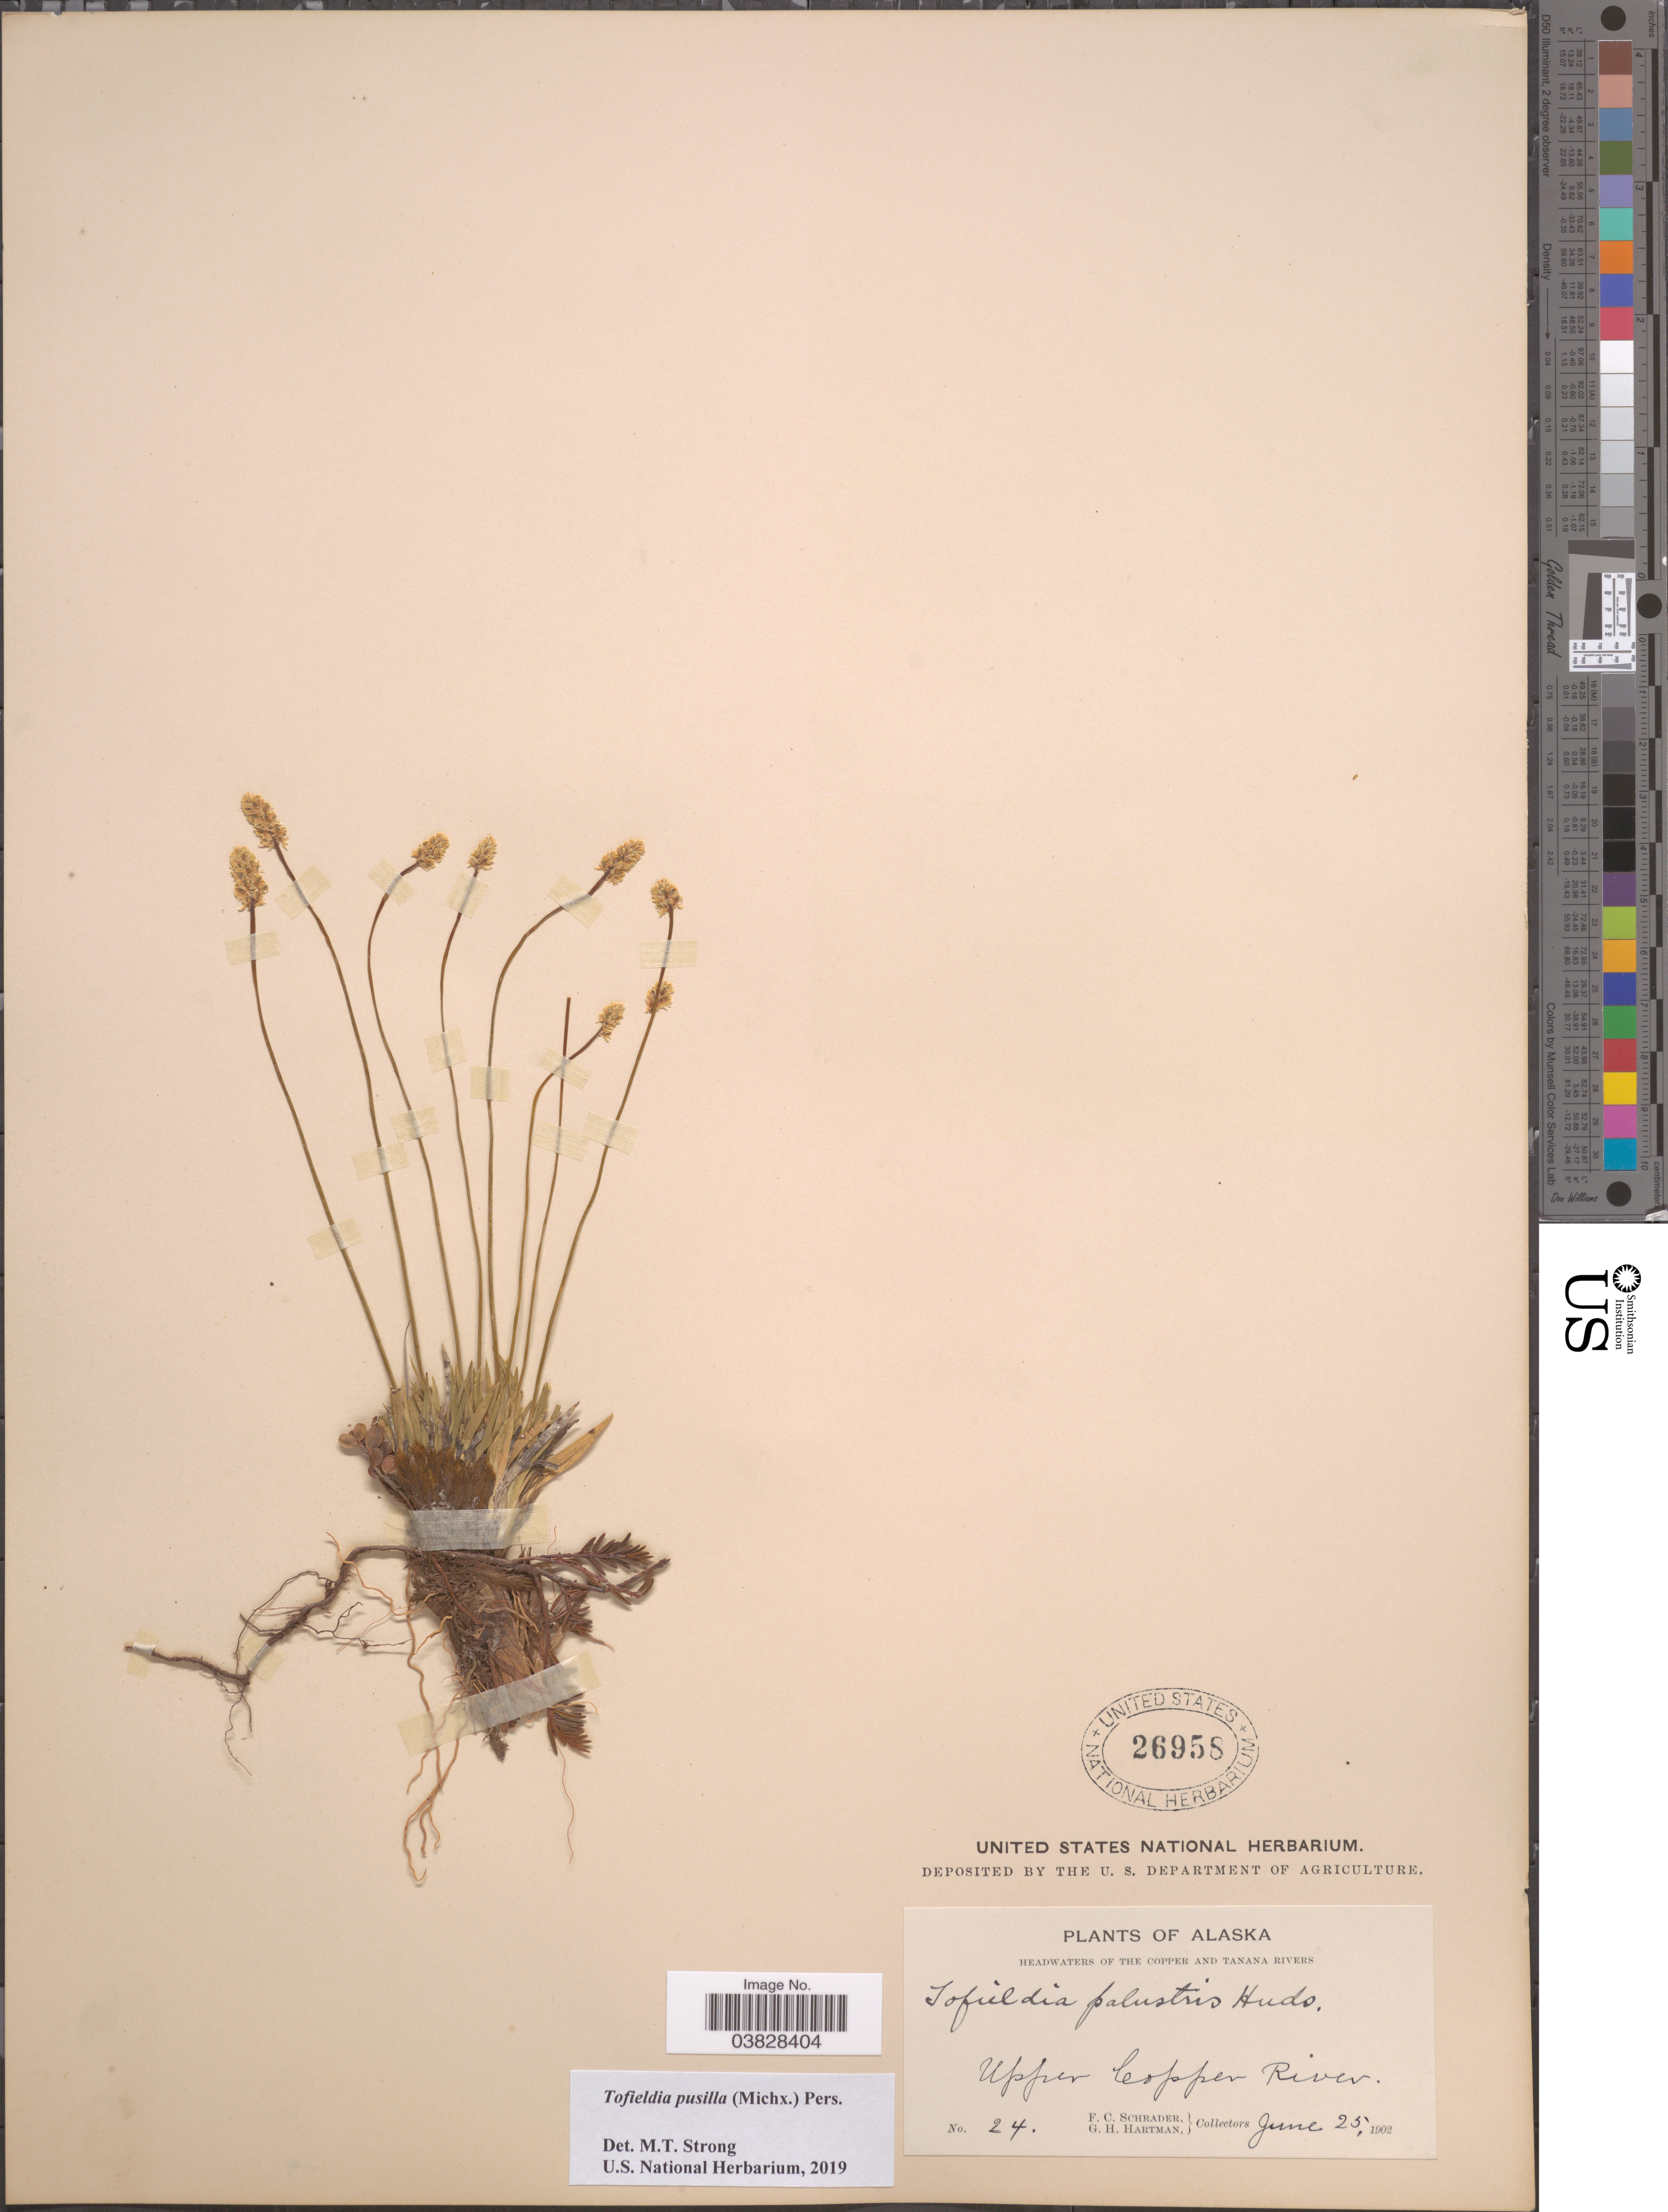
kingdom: Plantae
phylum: Tracheophyta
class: Liliopsida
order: Alismatales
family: Tofieldiaceae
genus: Tofieldia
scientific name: Tofieldia pusilla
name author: (Michx.) Pers.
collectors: F. C. Schrader & G. H. Hartman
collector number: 24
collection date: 1902-06-25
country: United States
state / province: Alaska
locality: Headwaters of the Copper and Tanana Rivers. Upper Copper River.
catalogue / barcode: US 26958